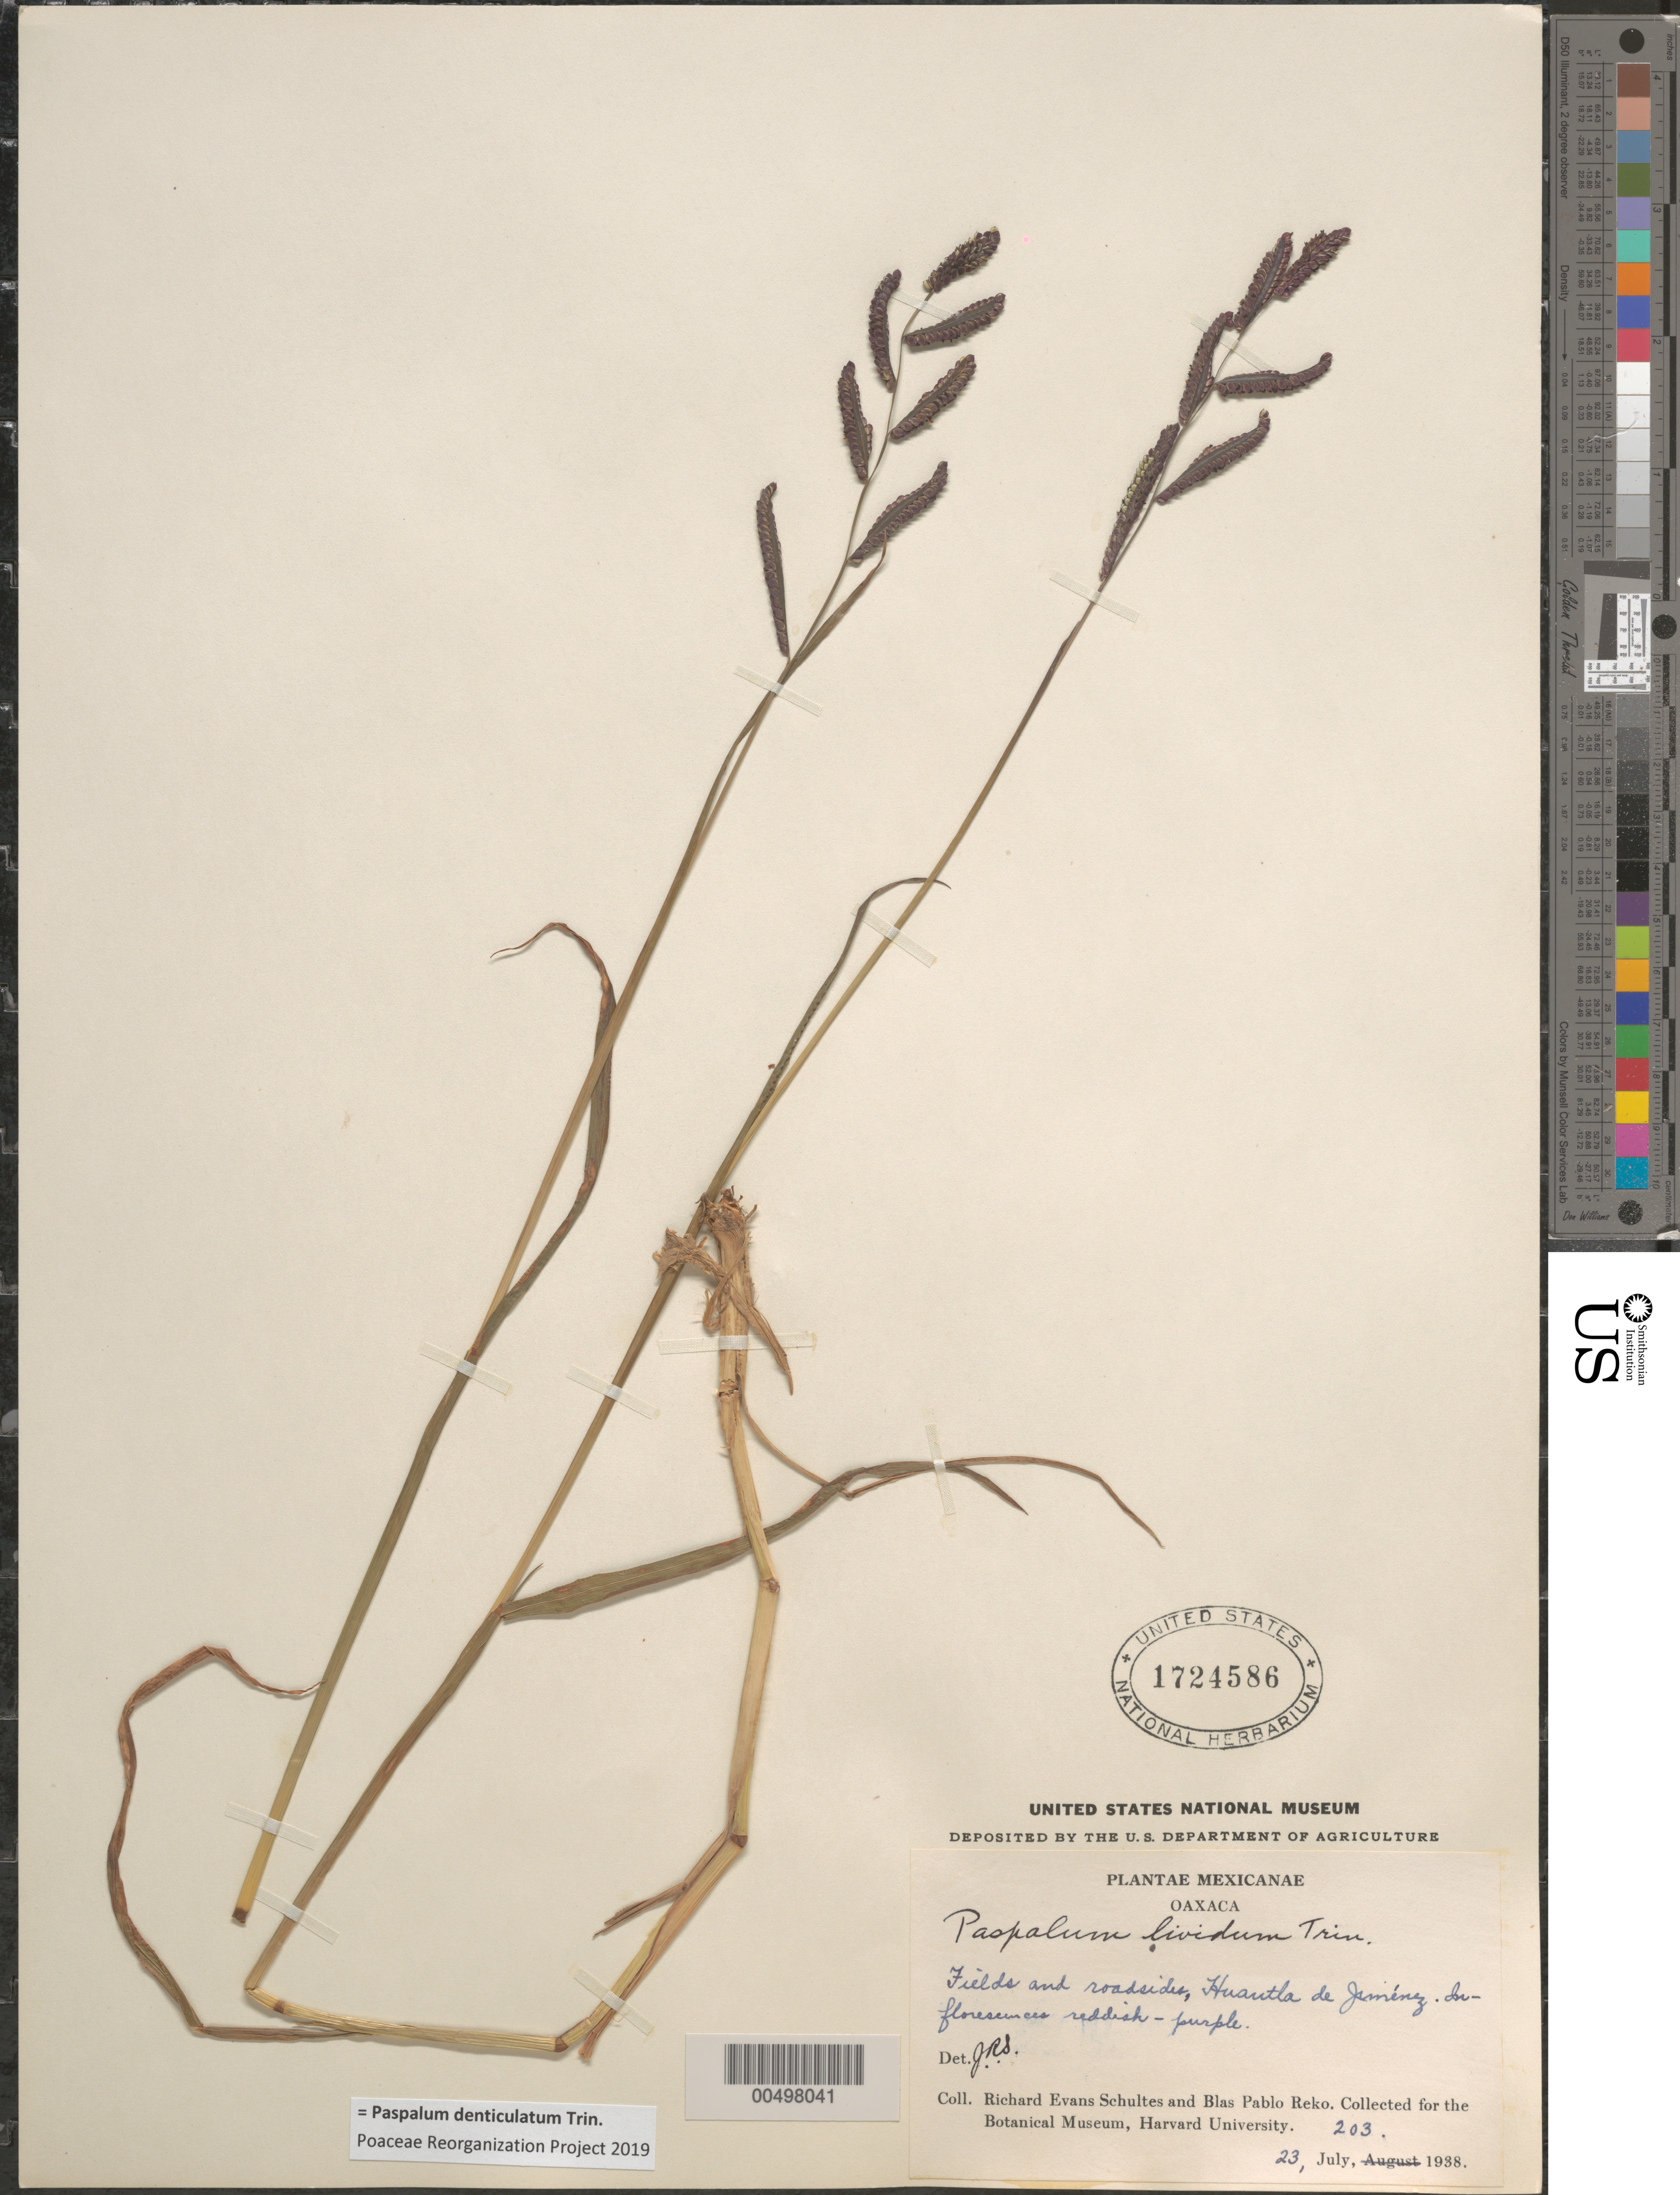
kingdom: Plantae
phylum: Tracheophyta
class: Liliopsida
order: Poales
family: Poaceae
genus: Paspalum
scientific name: Paspalum lividum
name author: Trin. in Schltdl.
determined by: S., J. R.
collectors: R. E. Schultes & B. P. Reko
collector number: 203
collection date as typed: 23 Jul 1938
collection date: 1938-07-23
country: Mexico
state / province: Oaxaca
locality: Huautla de Jim‚nez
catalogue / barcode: US 1724586